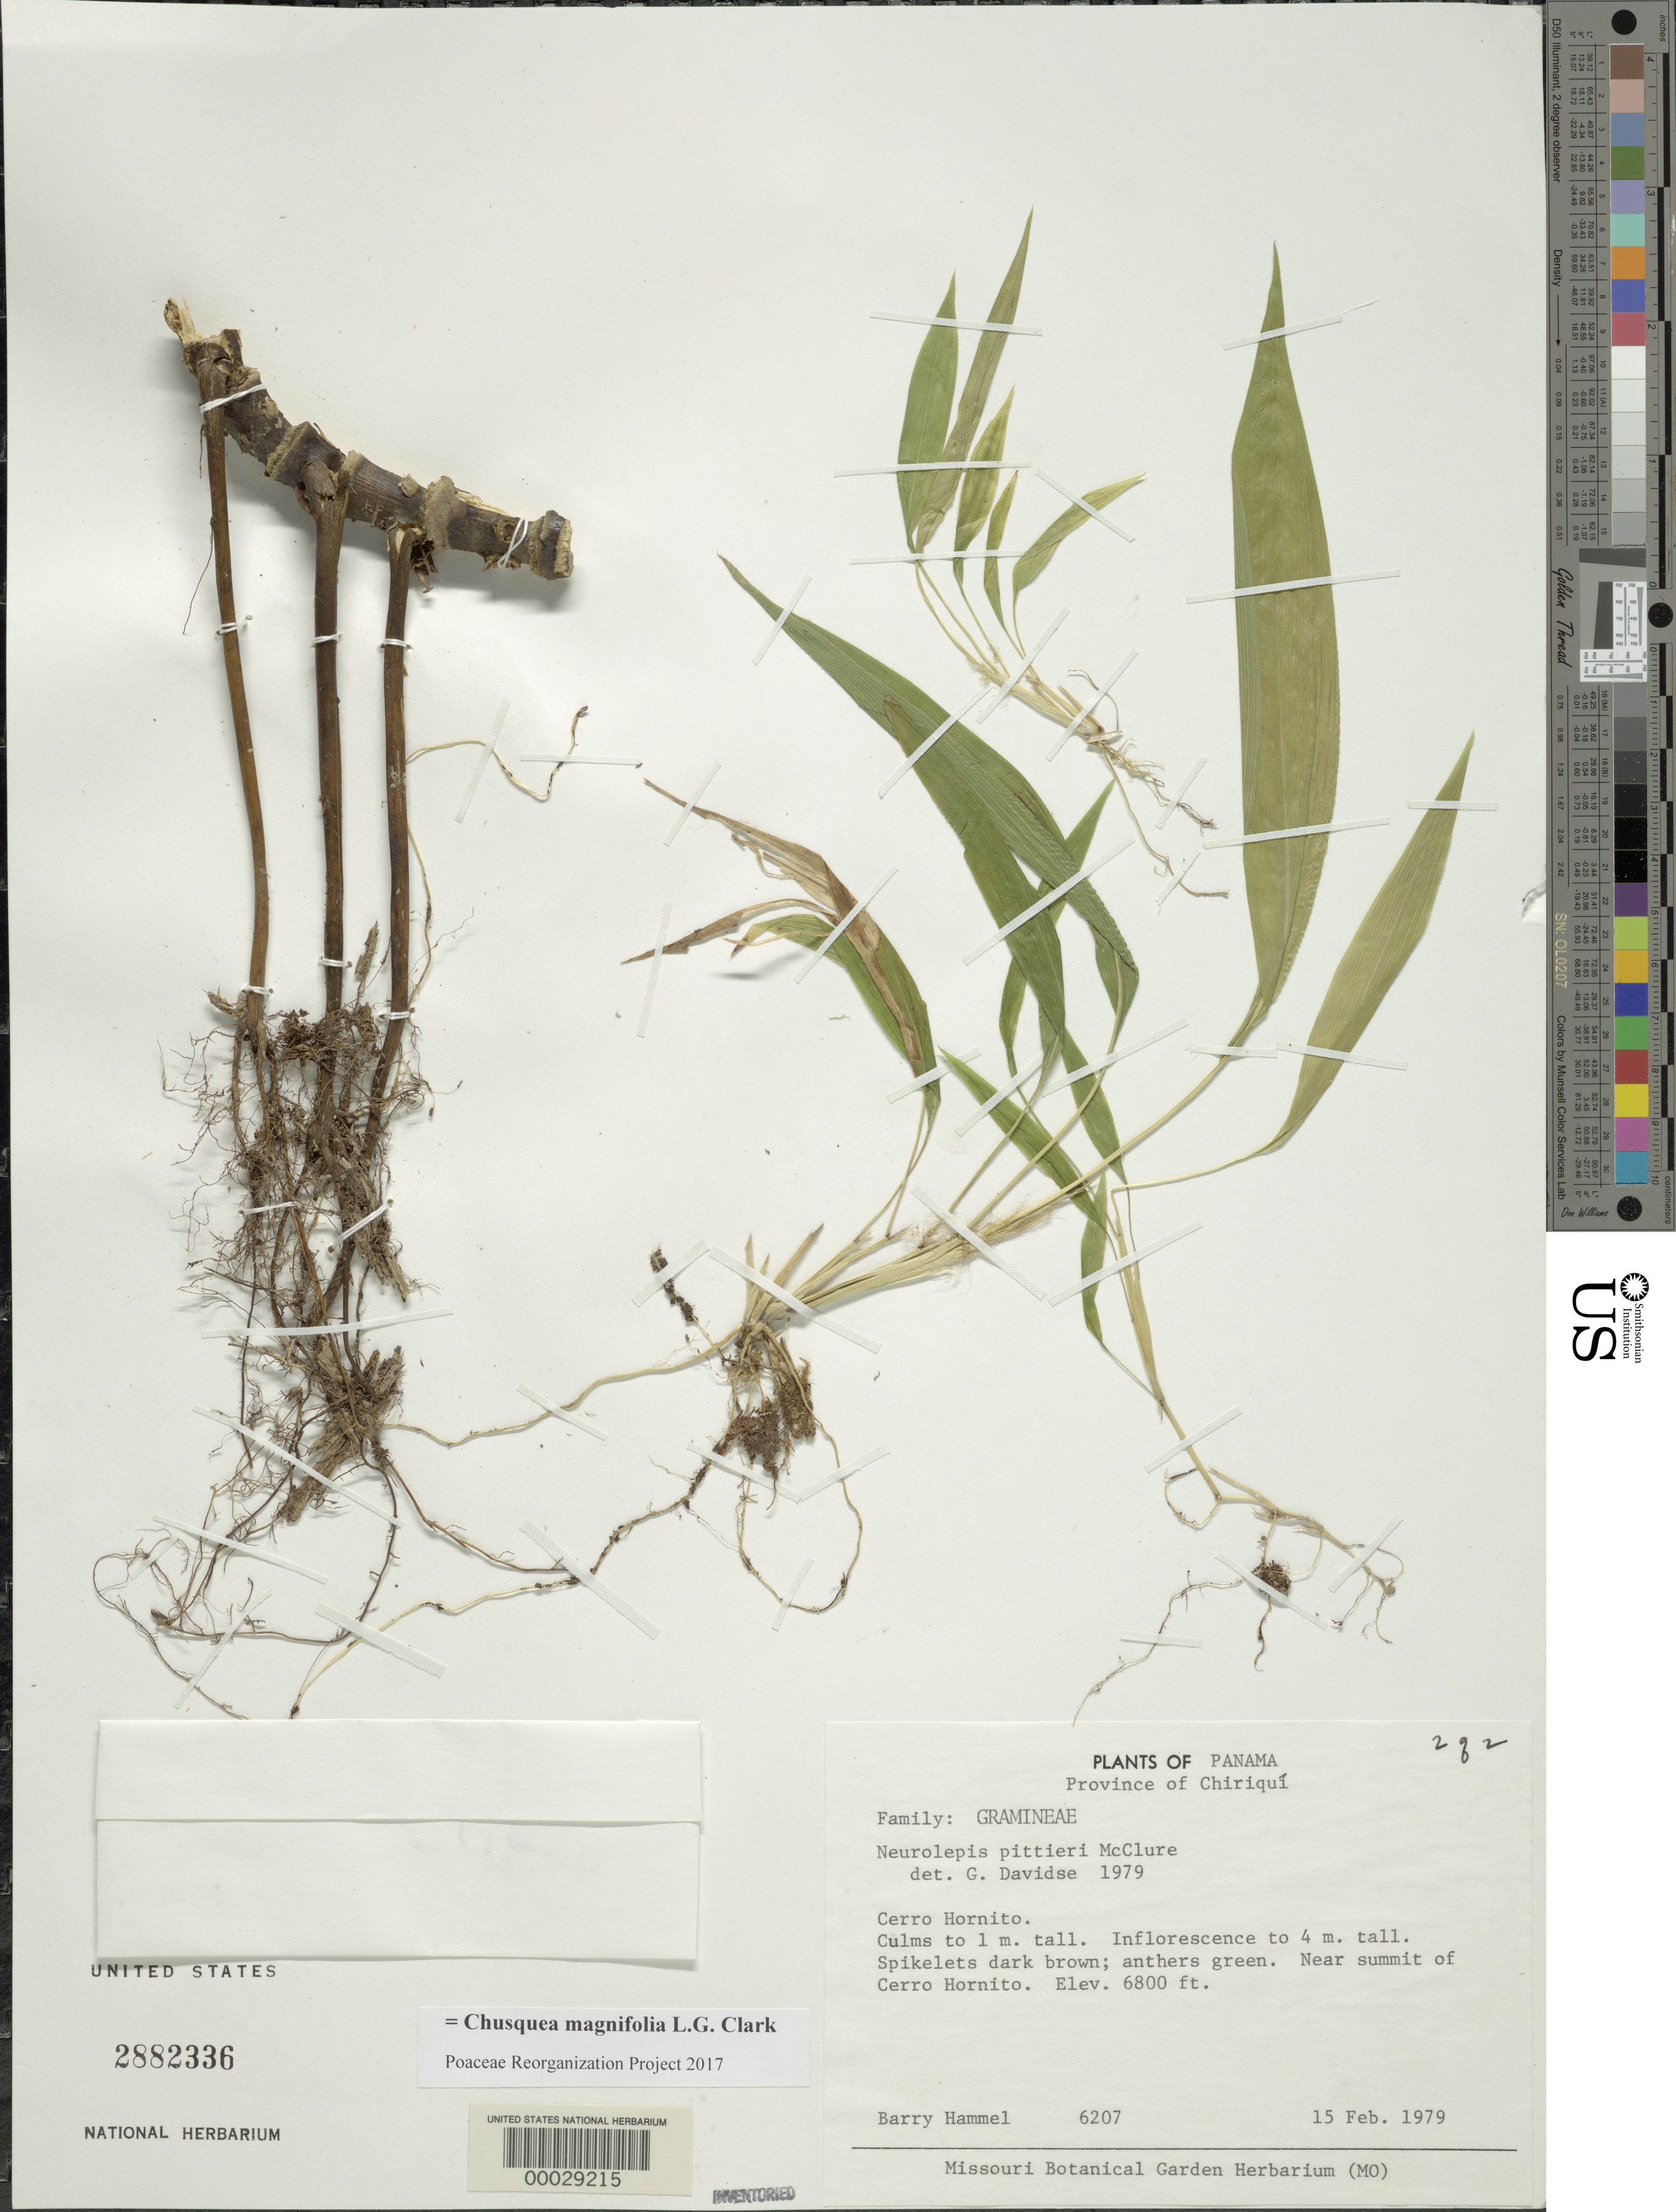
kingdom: Plantae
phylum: Tracheophyta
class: Liliopsida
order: Poales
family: Poaceae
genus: Neurolepis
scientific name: Neurolepis pittieri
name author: McClure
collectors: B. Hammel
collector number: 6207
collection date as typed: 15 Feb 1979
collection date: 1979-02-15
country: Panama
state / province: Chiriquí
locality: Cerro Hornito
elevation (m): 2074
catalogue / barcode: US 2882336